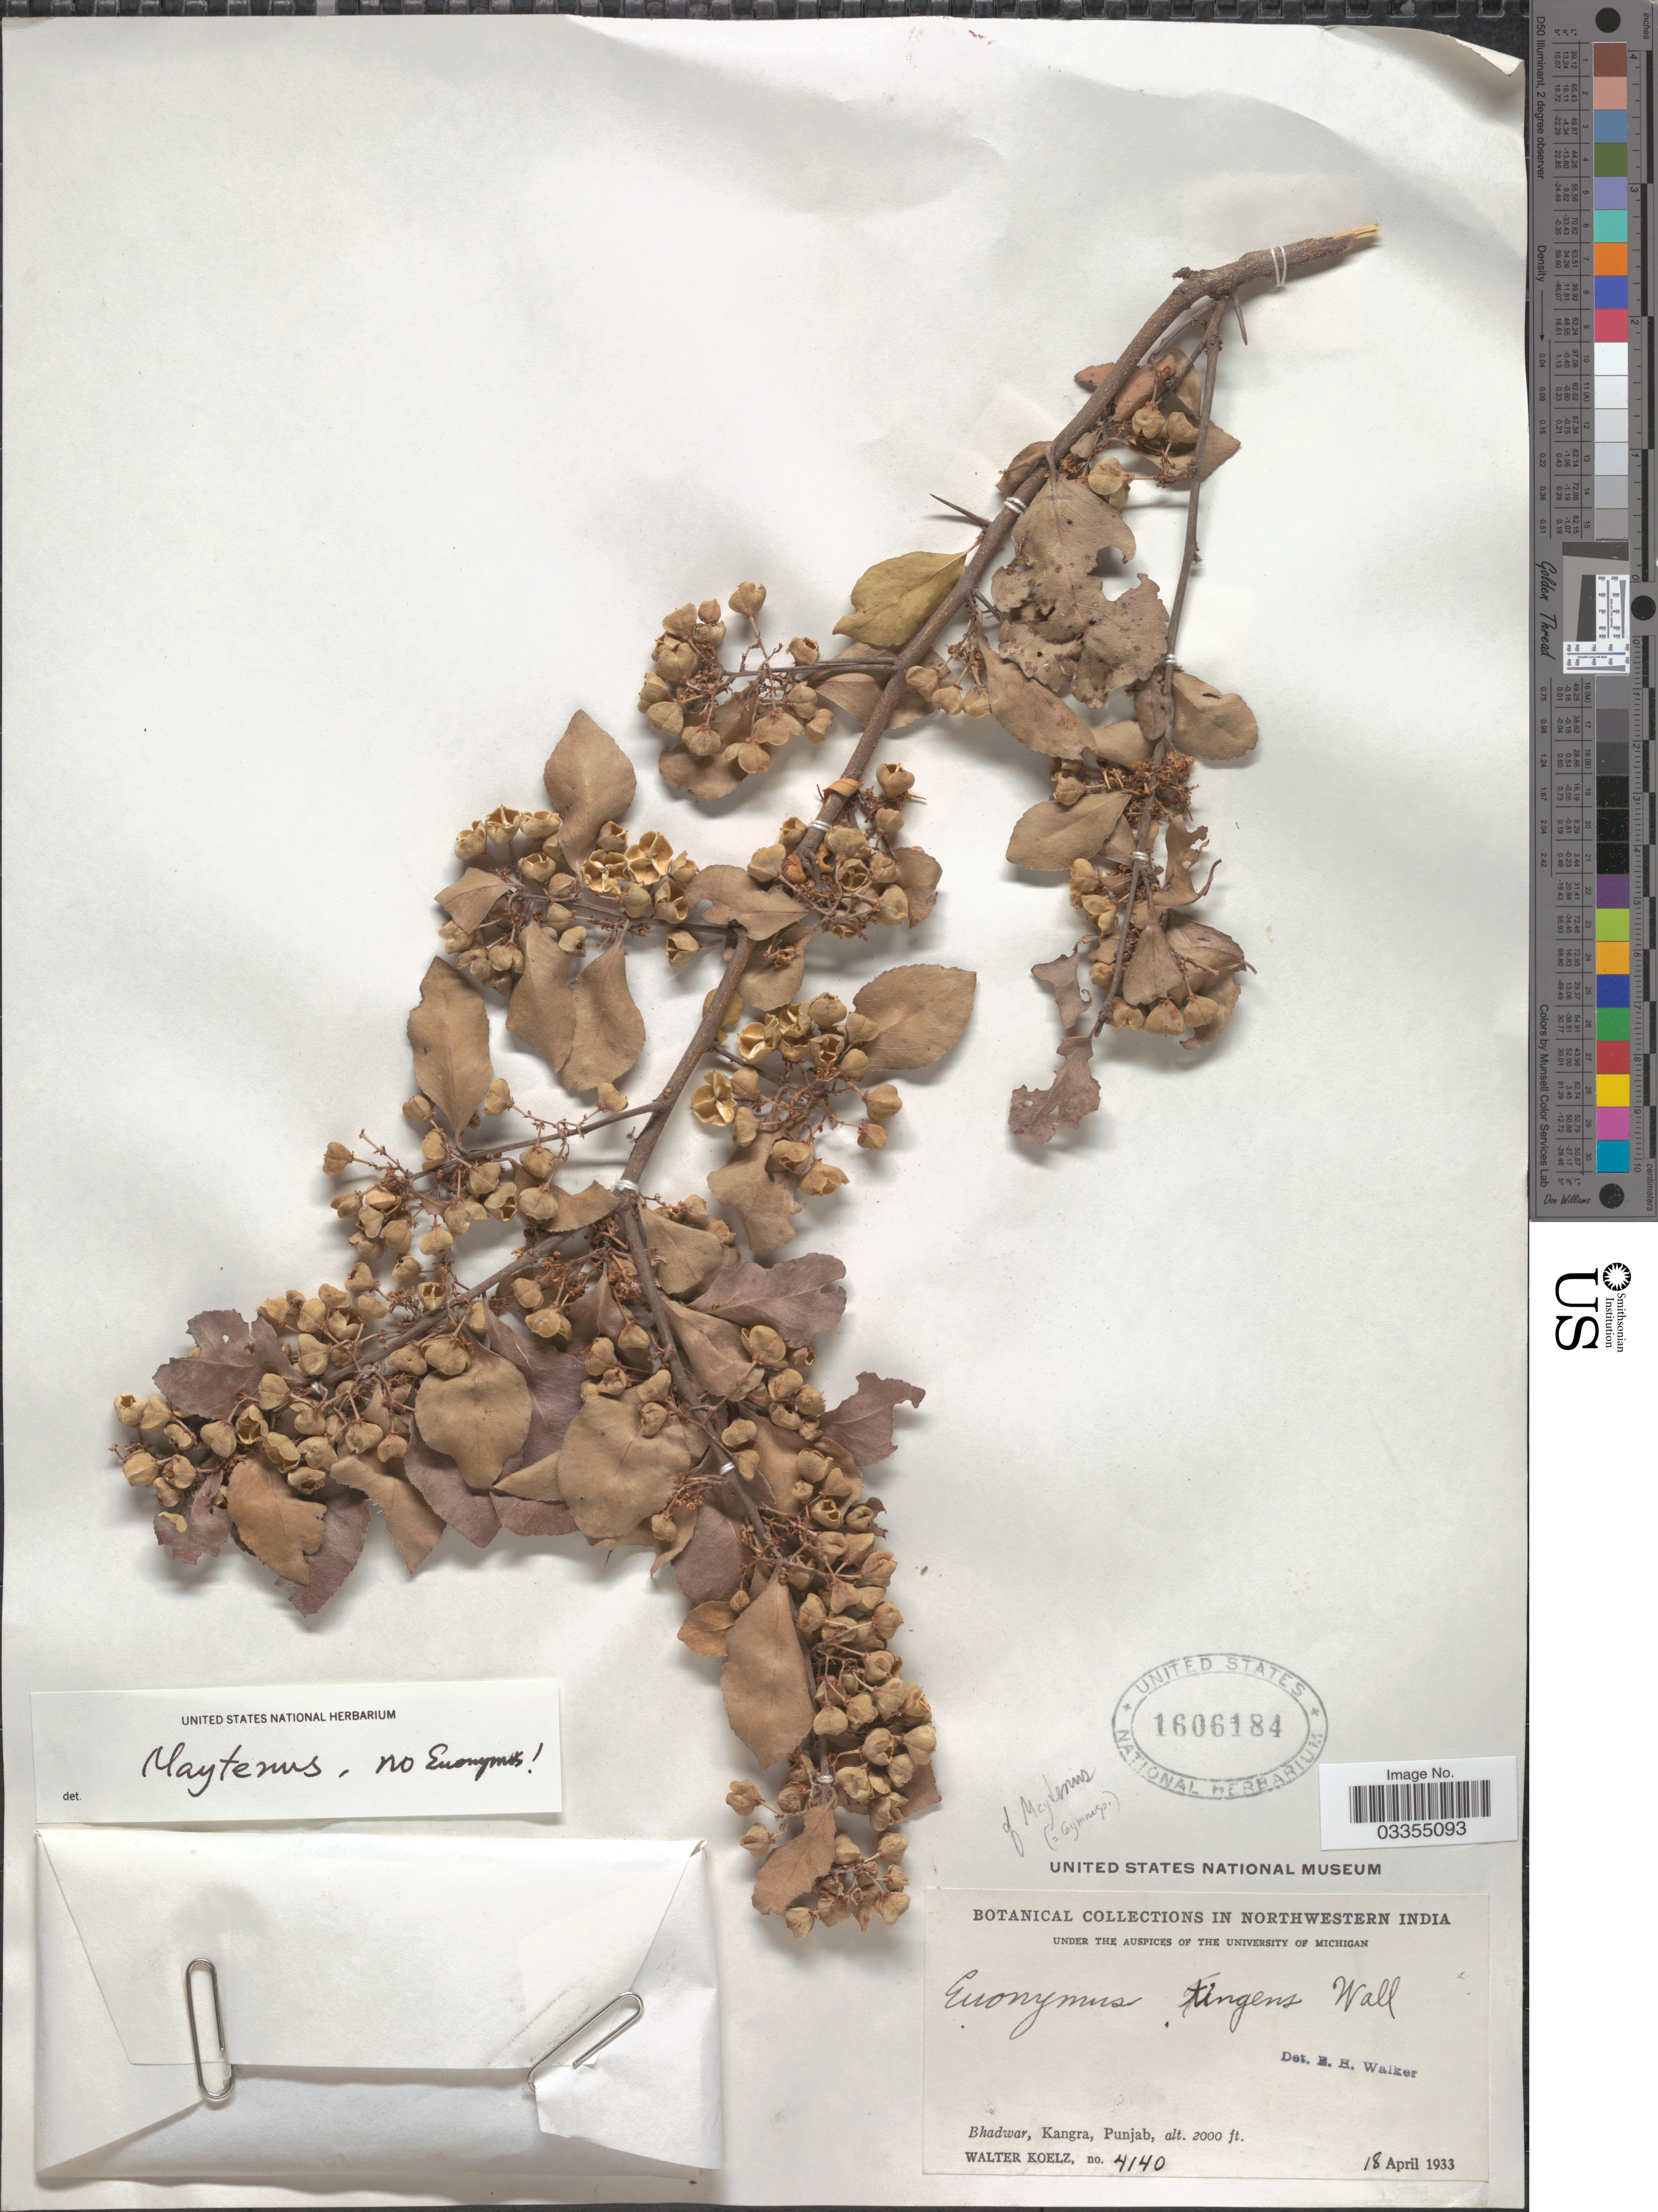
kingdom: Plantae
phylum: Tracheophyta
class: Magnoliopsida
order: Celastrales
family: Celastraceae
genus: Gymnosporia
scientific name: Gymnosporia sp.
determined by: Strong, Mark T., (BOT), Smithsonian Institution - National Museum of Natural History (UNITED STATES)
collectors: W. N. Koelz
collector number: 4140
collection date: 1933-04-18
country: India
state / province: Punjab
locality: Northwestern India. Bhadwar, Kangra.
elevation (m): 610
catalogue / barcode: US 1606184